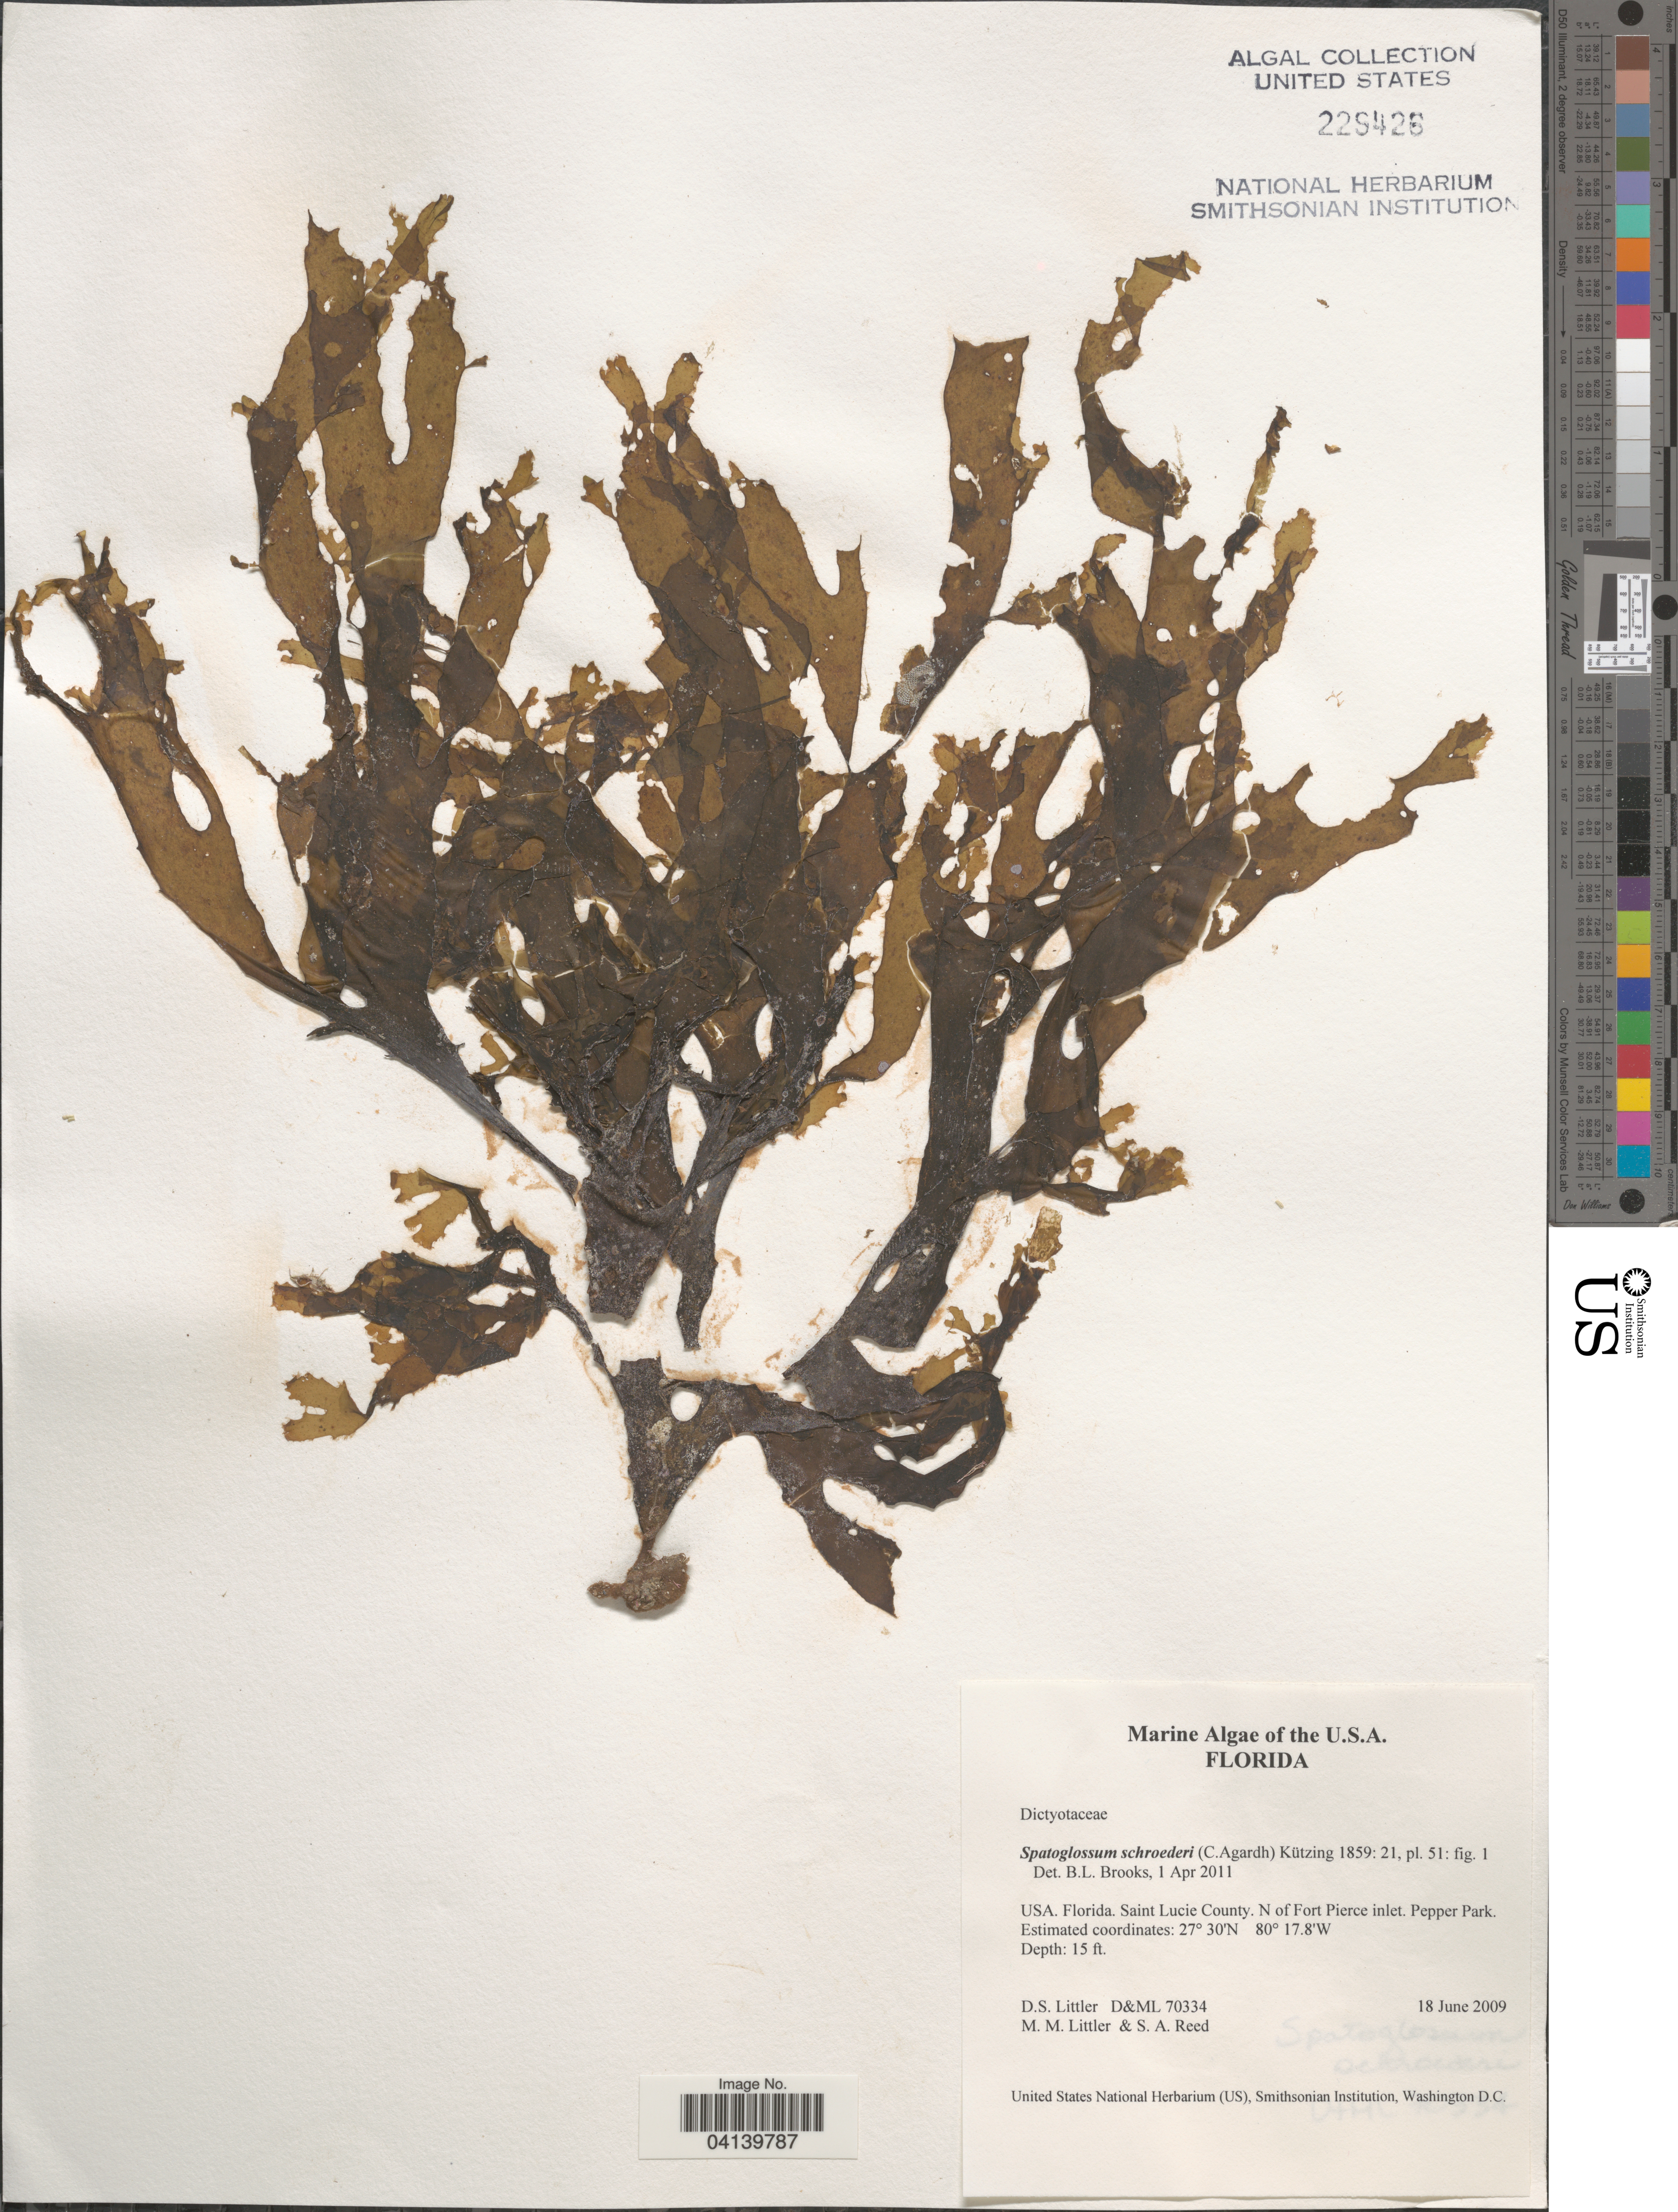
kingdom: Chromista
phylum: Ochrophyta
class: Phaeophyceae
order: Dictyotales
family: Dictyotaceae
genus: Spatoglossum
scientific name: Spatoglossum schroederi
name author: (C. Agardh) Kütz.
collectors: D. S. Littler & S. Reed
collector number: D&ML 70334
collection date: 2009-06-18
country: United States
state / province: Florida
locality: Saint Lucie County. N of Fort Pierce inlet. Pepper Park.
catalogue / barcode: US 229426